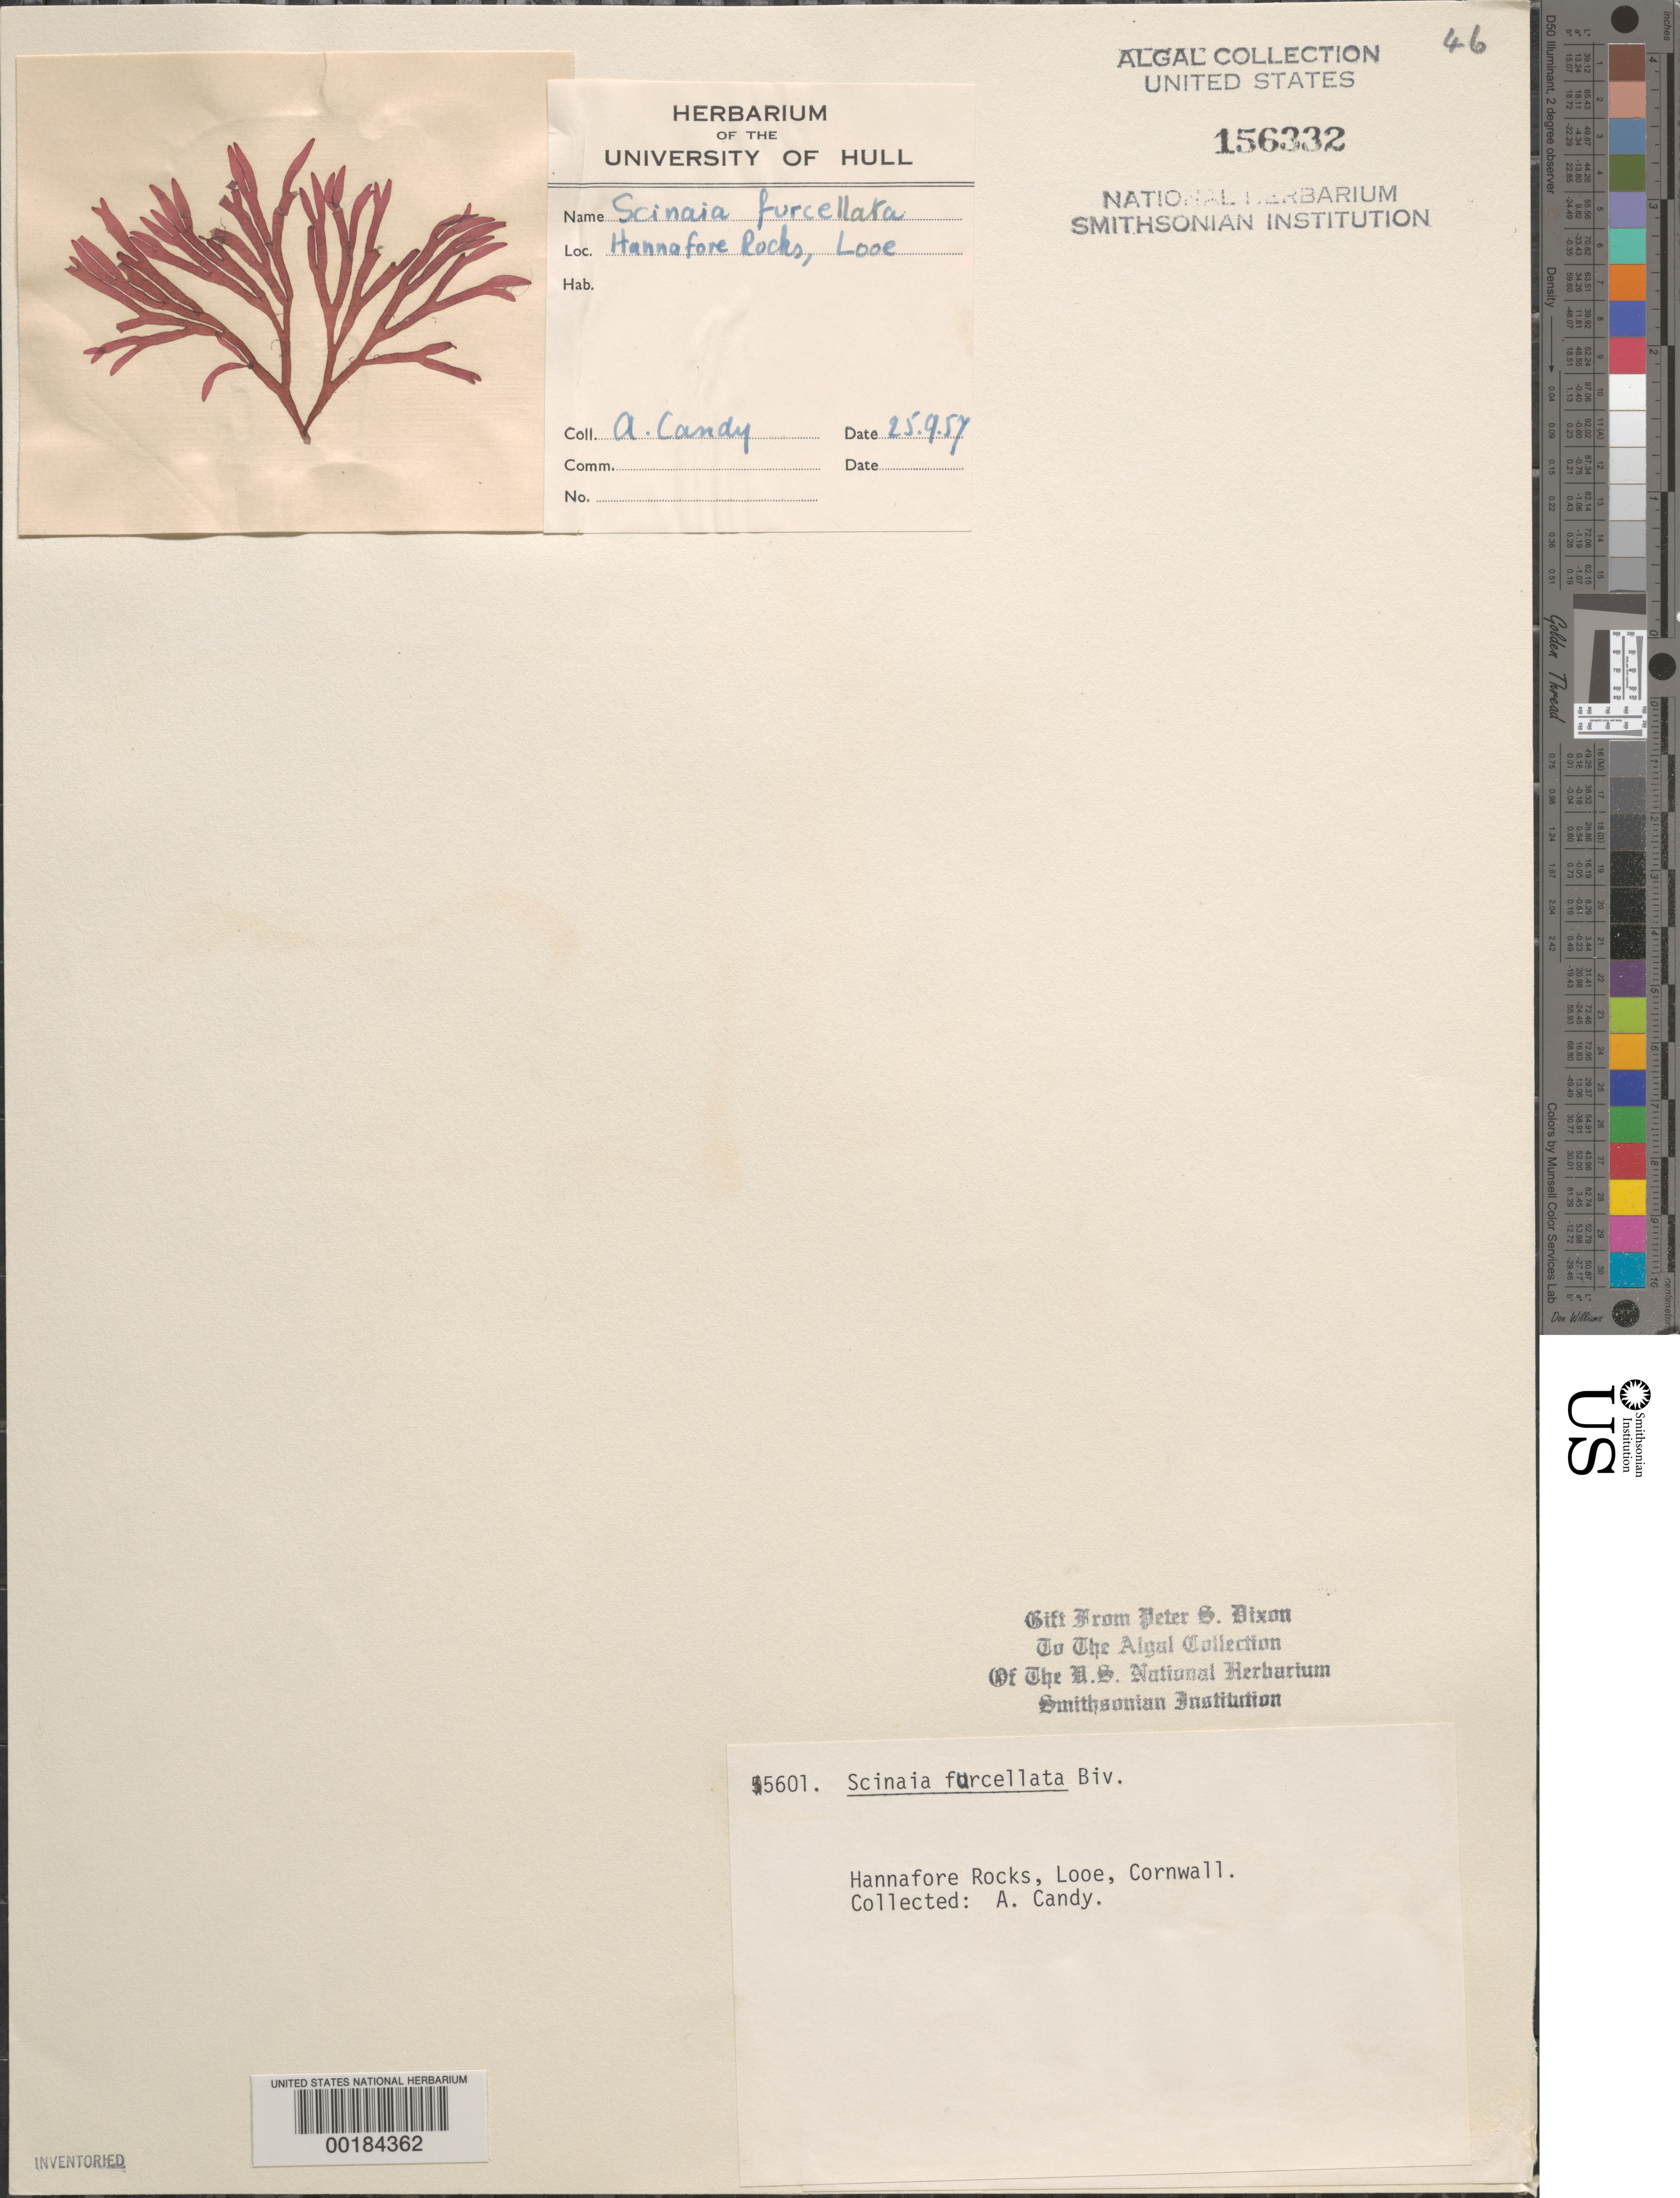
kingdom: Plantae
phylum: Rhodophyta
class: Florideophyceae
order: Nemaliales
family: Scinaiaceae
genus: Scinaia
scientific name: Scinaia furcellata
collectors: A. Candy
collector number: PSD 5601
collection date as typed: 25 Sep 1957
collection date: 1957-09-25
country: United Kingdom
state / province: England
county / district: Cornwall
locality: Hannafore Rocks, Looe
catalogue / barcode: US 156332